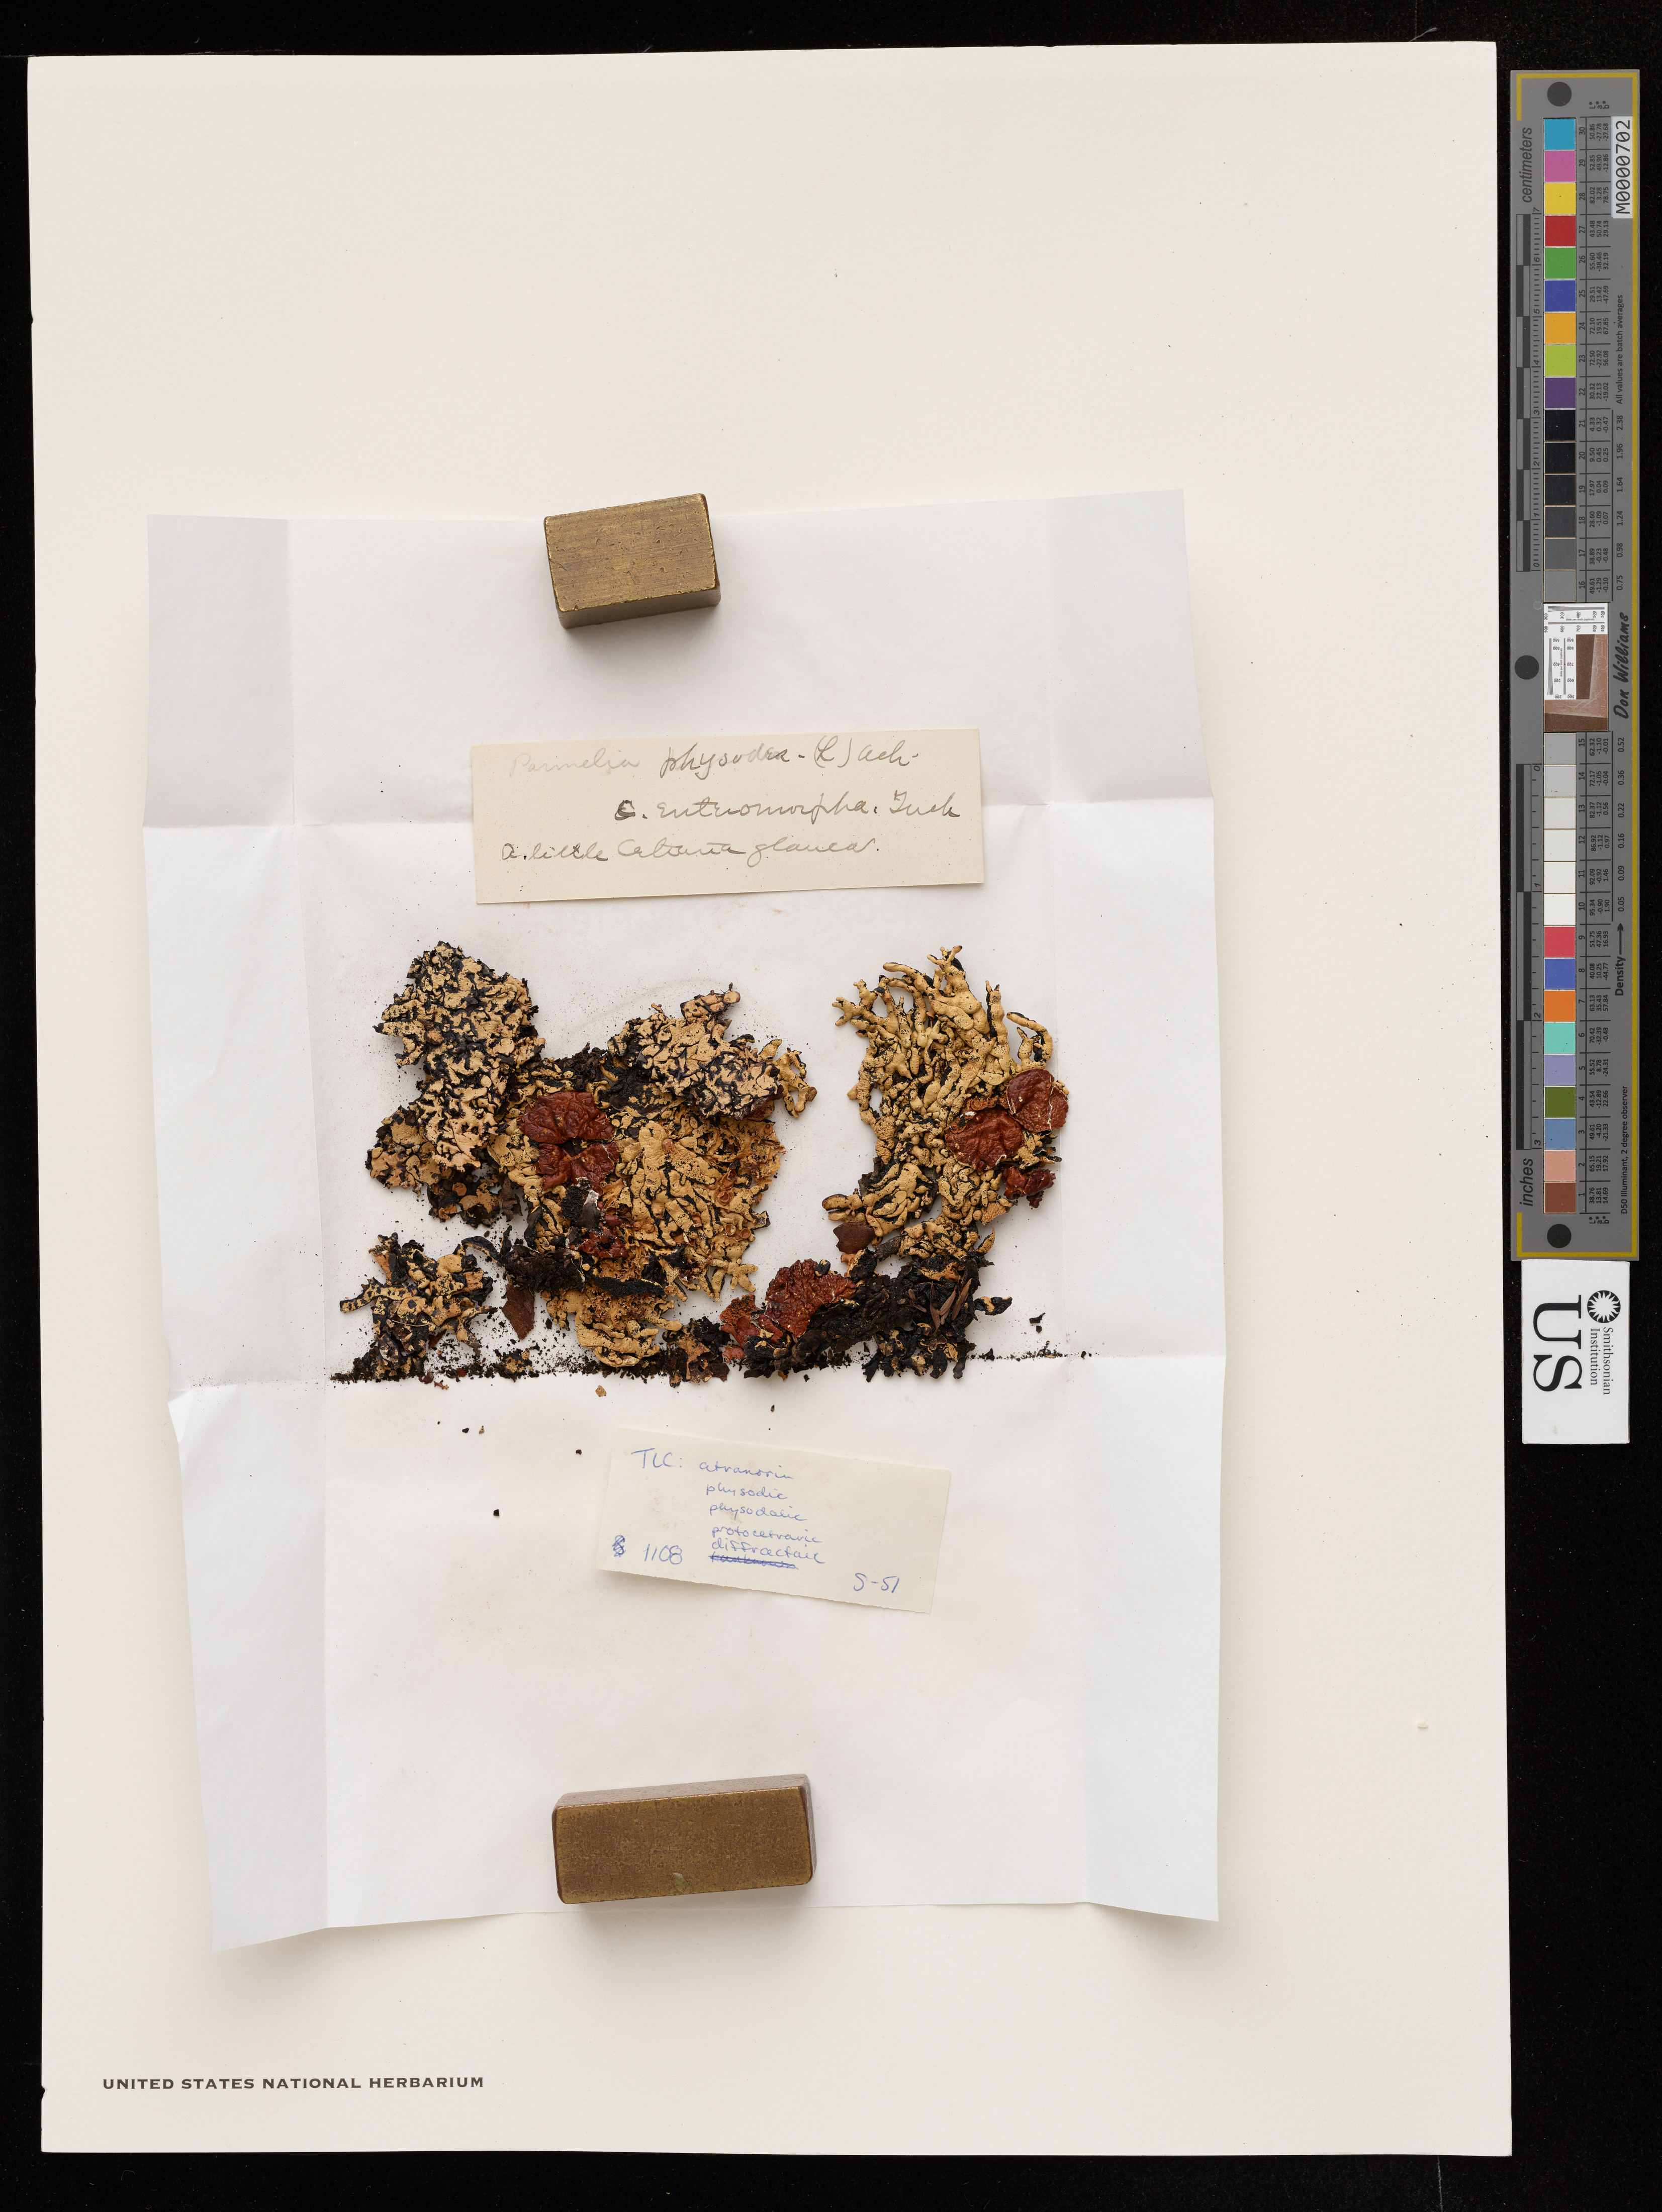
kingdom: Fungi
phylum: Ascomycota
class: Lecanoromycetes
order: Lecanorales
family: Parmeliaceae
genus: Hypogymnia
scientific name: Hypogymnia enteromorpha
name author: (Ach.) Nyl.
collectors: W. Trelease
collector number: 1108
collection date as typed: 02 Jun 1899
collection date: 1899-06-02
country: Canada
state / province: British Columbia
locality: Vancouver island